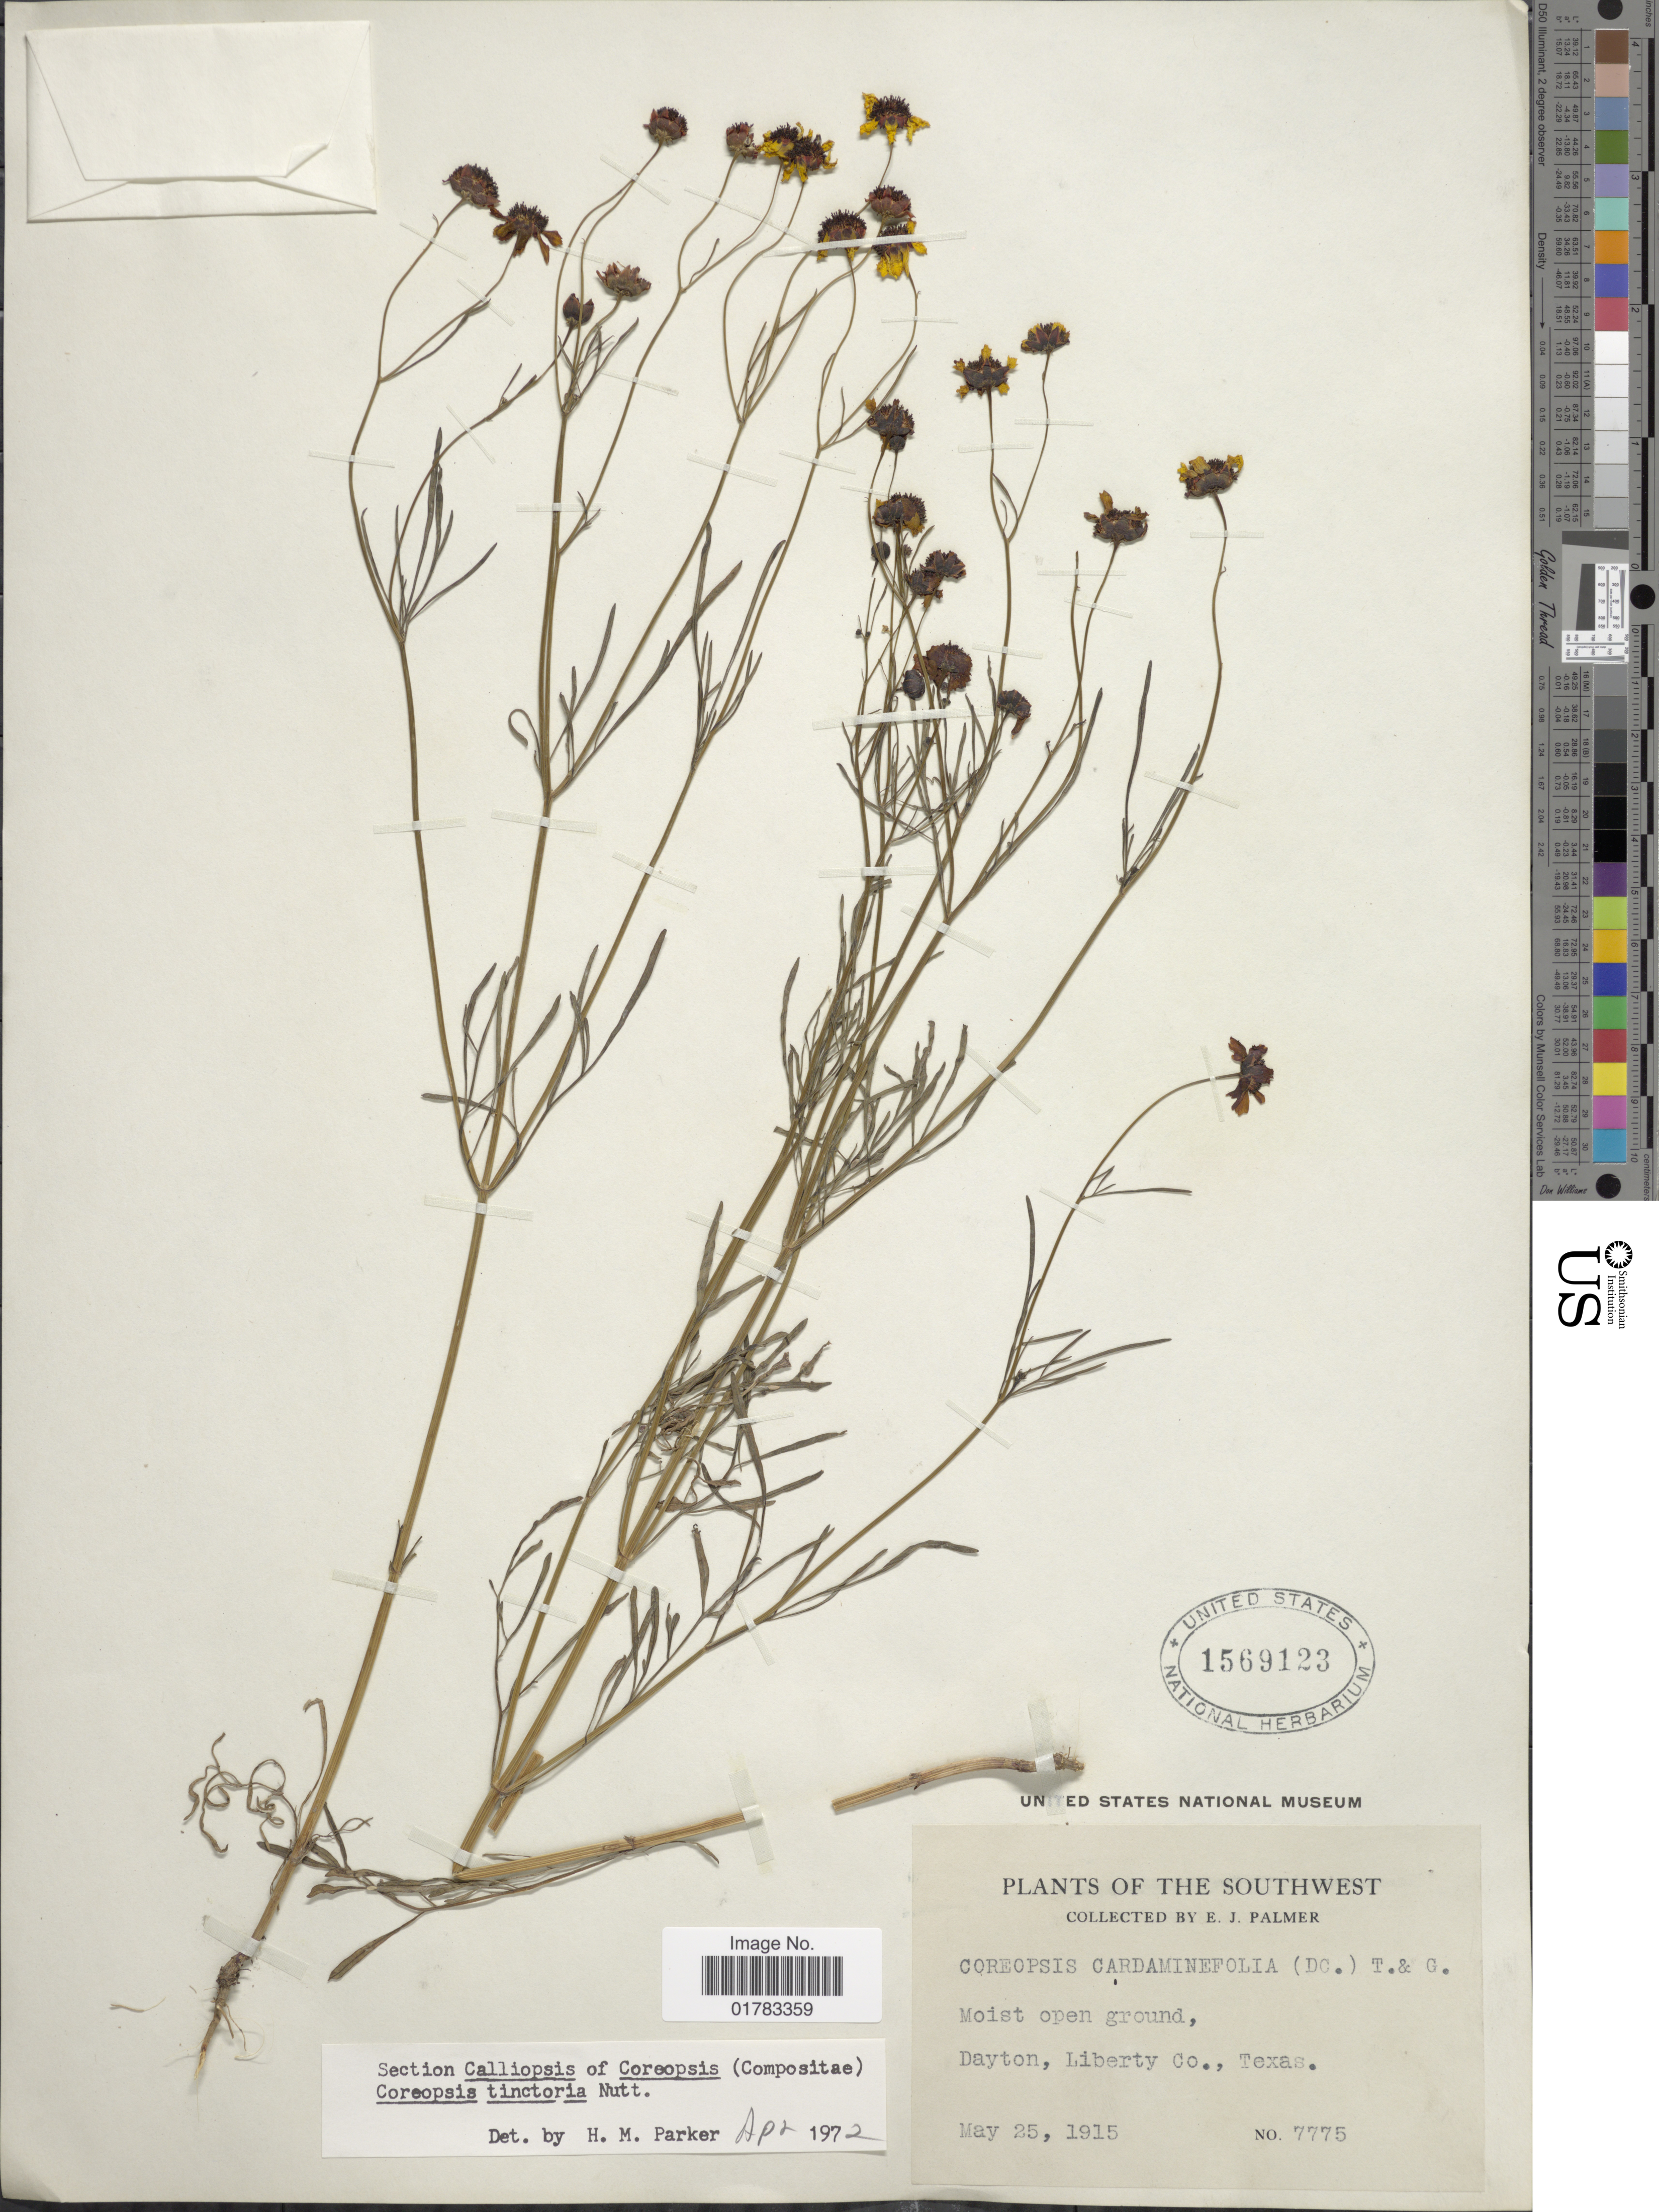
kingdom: Plantae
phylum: Tracheophyta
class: Magnoliopsida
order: Asterales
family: Asteraceae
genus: Coreopsis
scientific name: Coreopsis tinctoria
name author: Nutt.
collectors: E. J. Palmer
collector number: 7775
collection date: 1915-05-25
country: United States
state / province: Texas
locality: Southwest, moist open ground, Dayton, Liberty Co.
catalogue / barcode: US 1569123